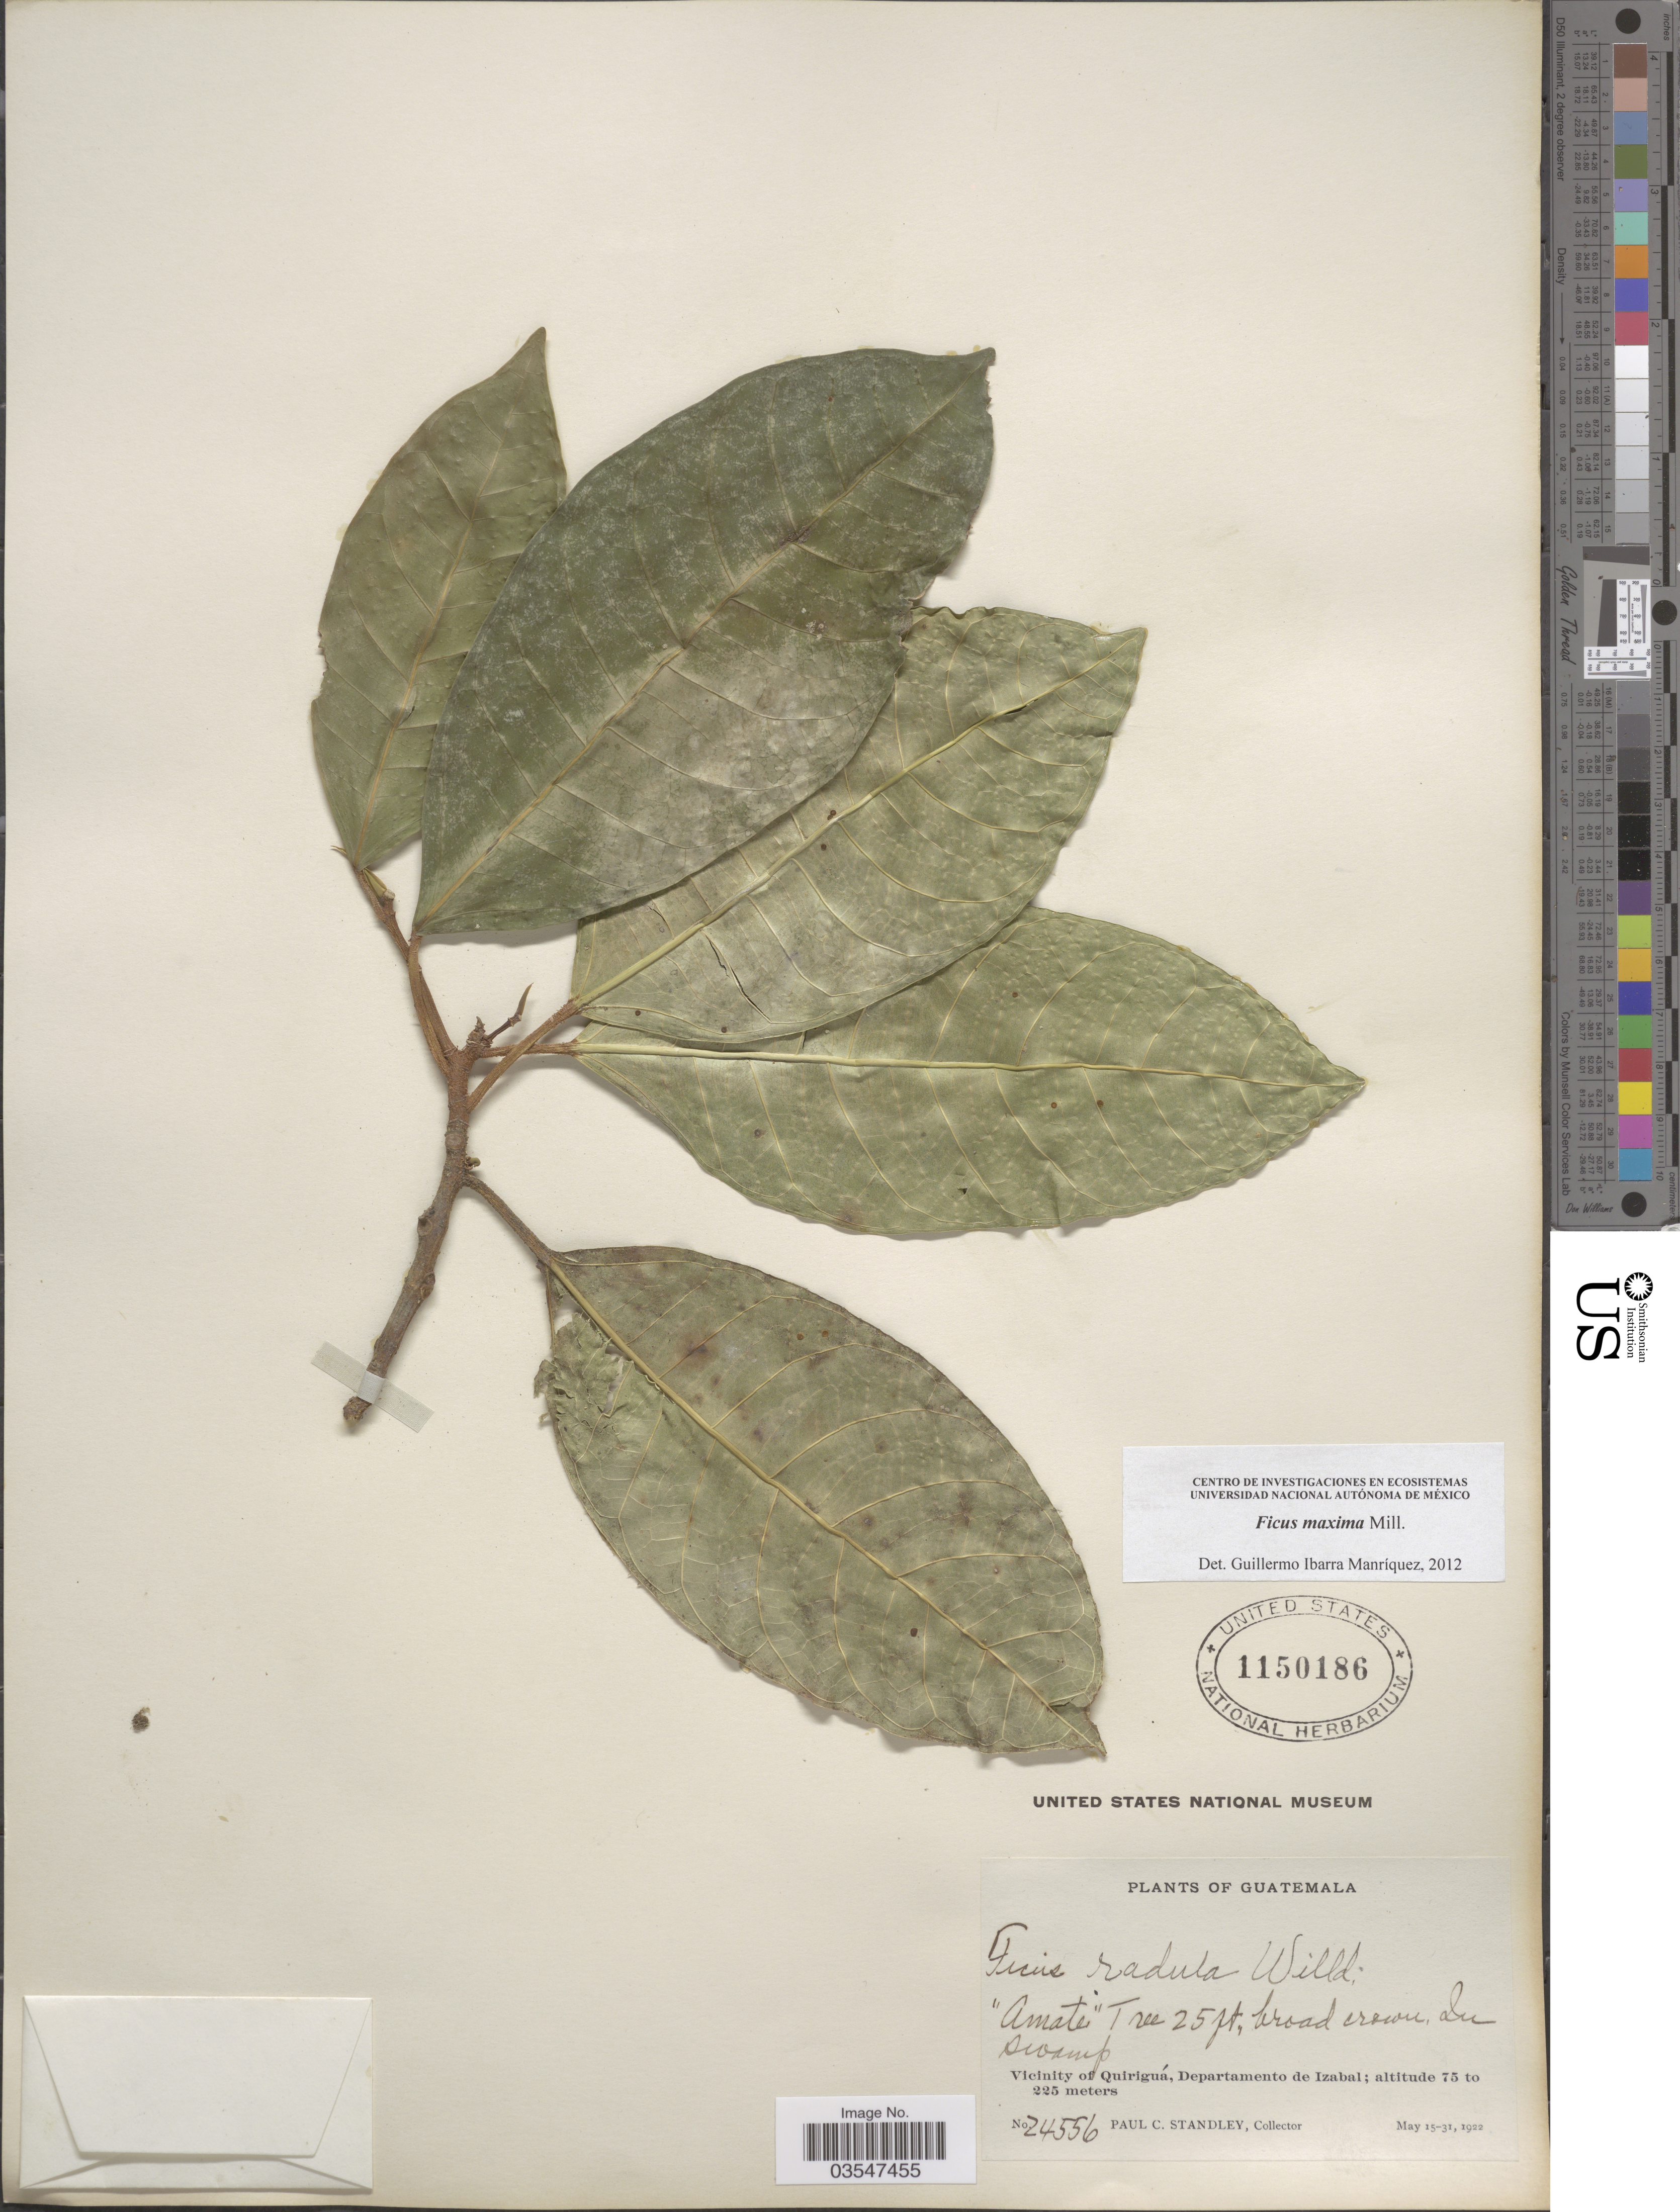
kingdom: Plantae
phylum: Tracheophyta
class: Magnoliopsida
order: Rosales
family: Moraceae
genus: Ficus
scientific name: Ficus maxima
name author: Mill.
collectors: P. C. Standley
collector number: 24556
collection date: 1922-05-15/1922-05-31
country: Guatemala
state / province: Izabal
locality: Vicinity of Quiriguá, Departamento de Izabal.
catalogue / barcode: US 1150186